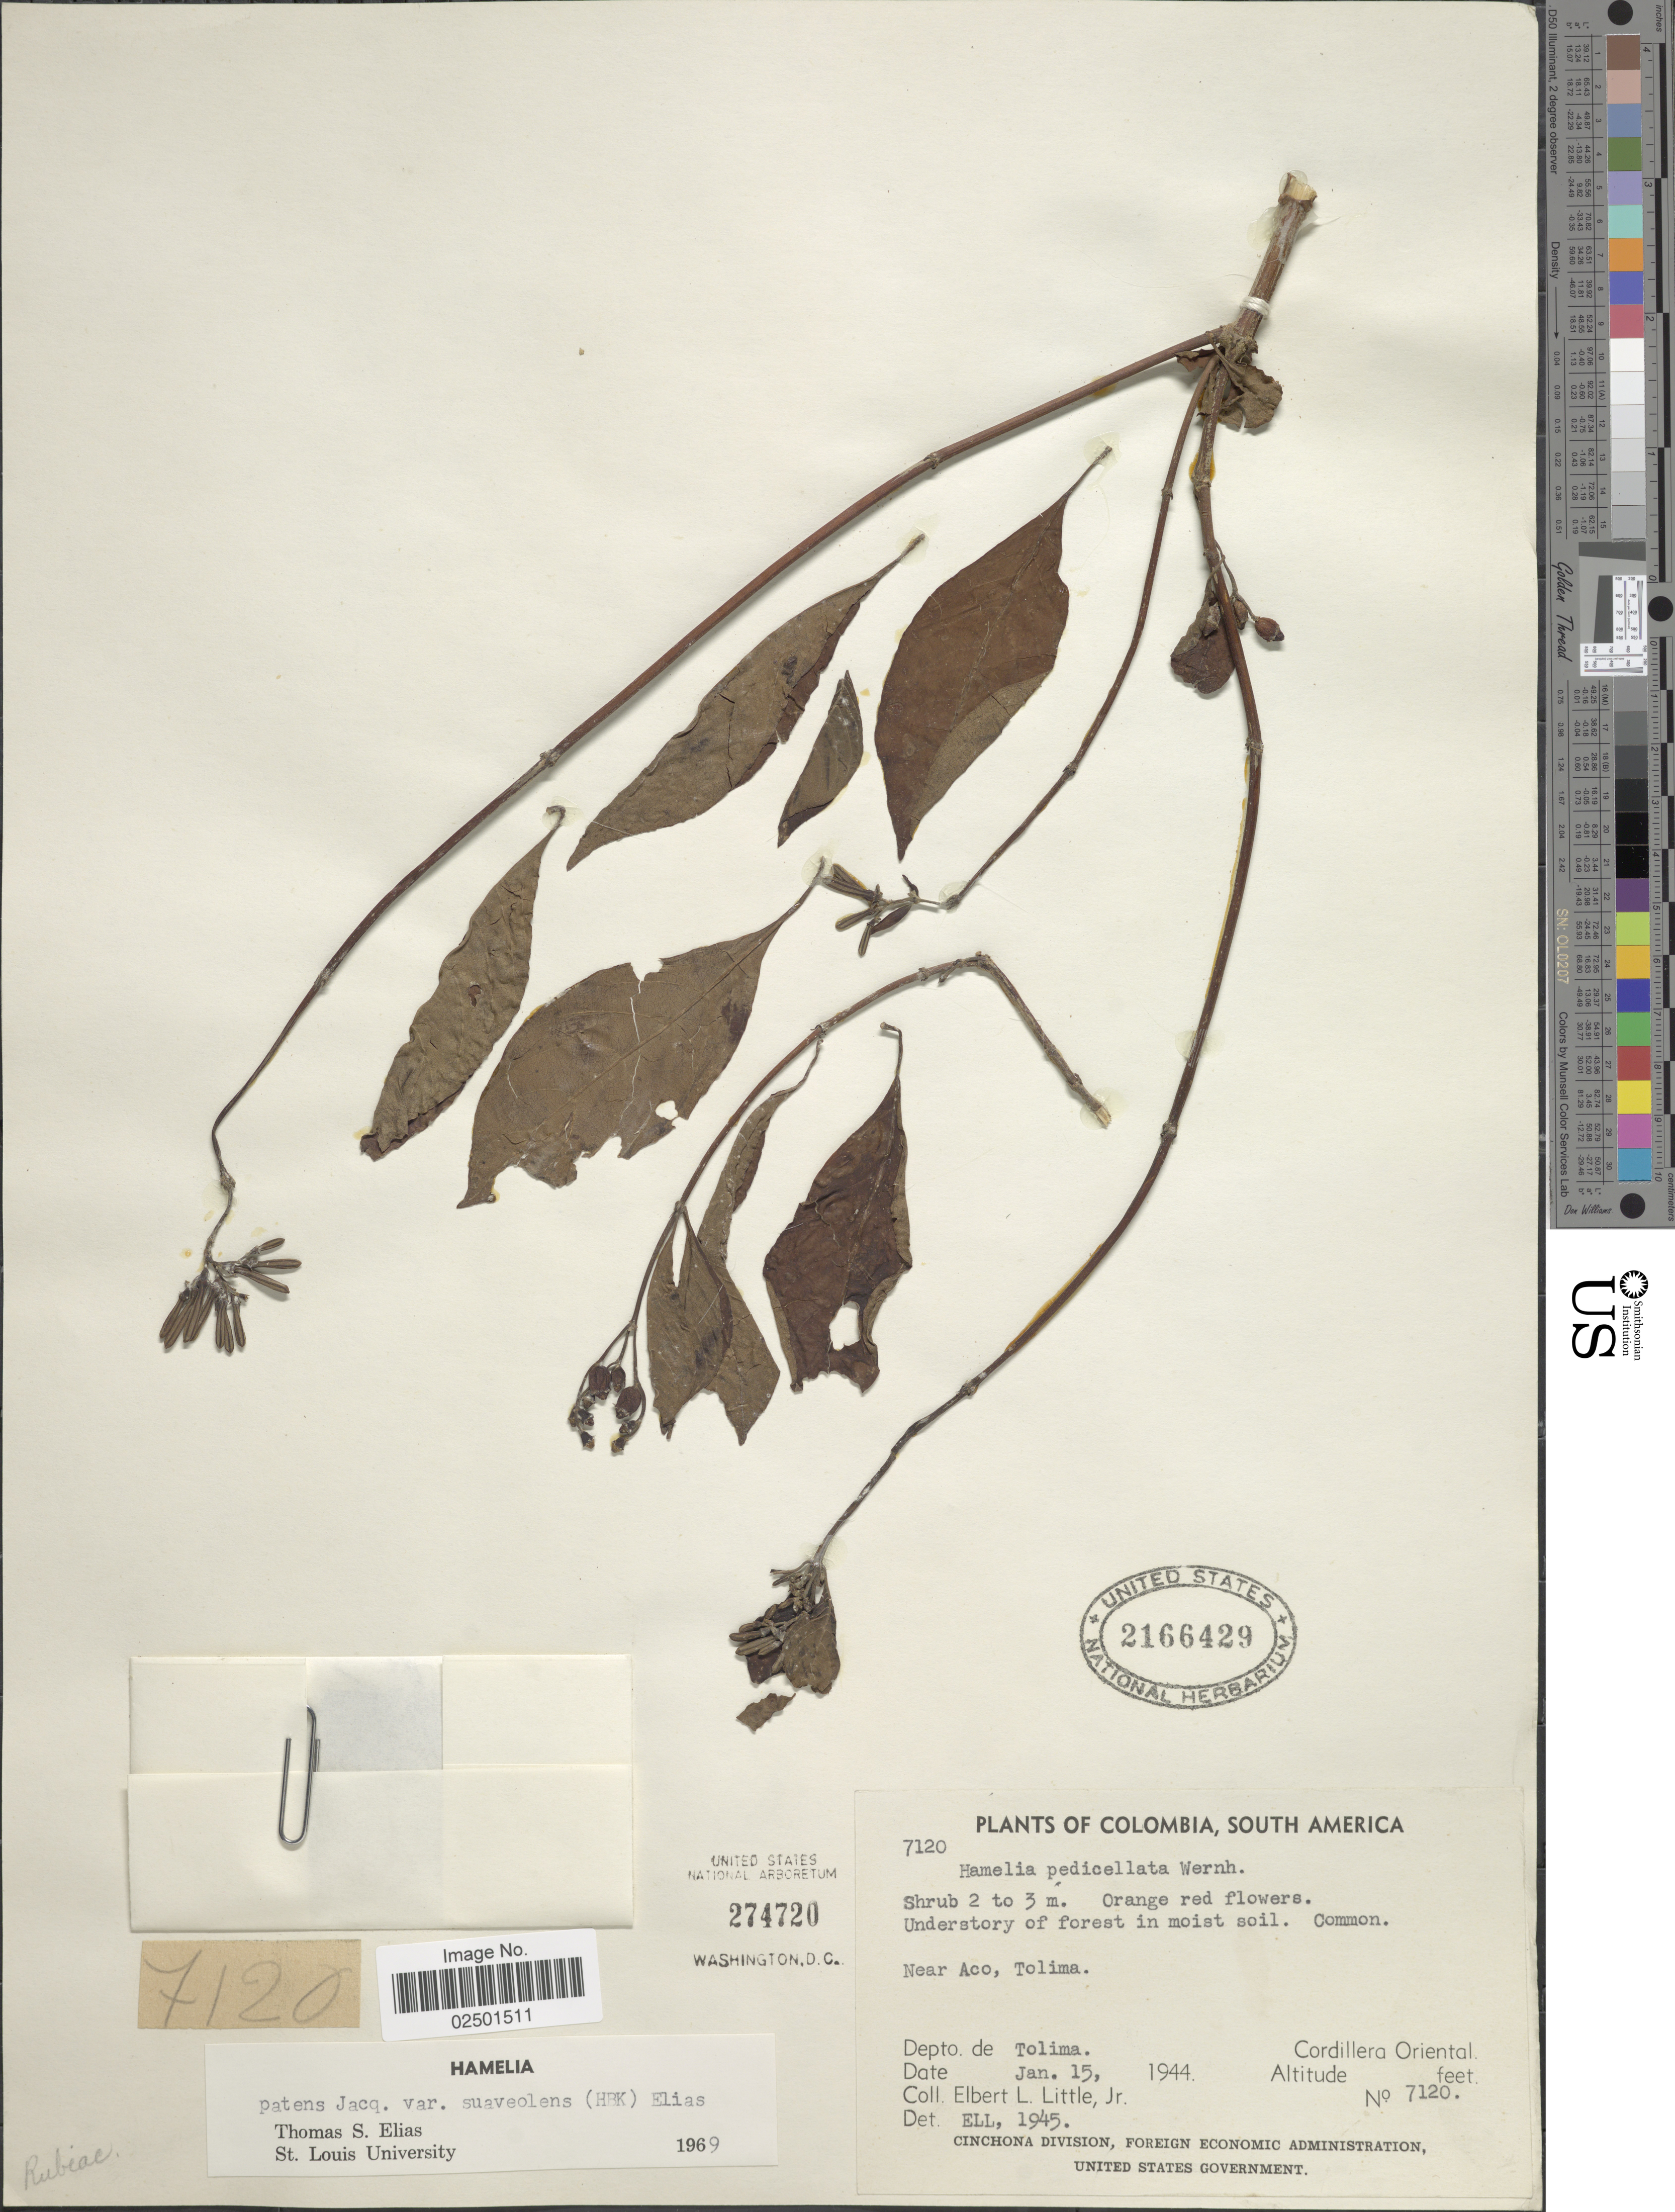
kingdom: Plantae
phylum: Tracheophyta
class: Magnoliopsida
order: Gentianales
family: Rubiaceae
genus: Hamelia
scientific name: Hamelia patens var. glabra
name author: Oerst.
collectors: E. L. Little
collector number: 7120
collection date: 1944-01-15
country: Colombia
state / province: Tolima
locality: Near Aco. Depto. de Tolima. Cordillera Oriental.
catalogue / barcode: US 2166429